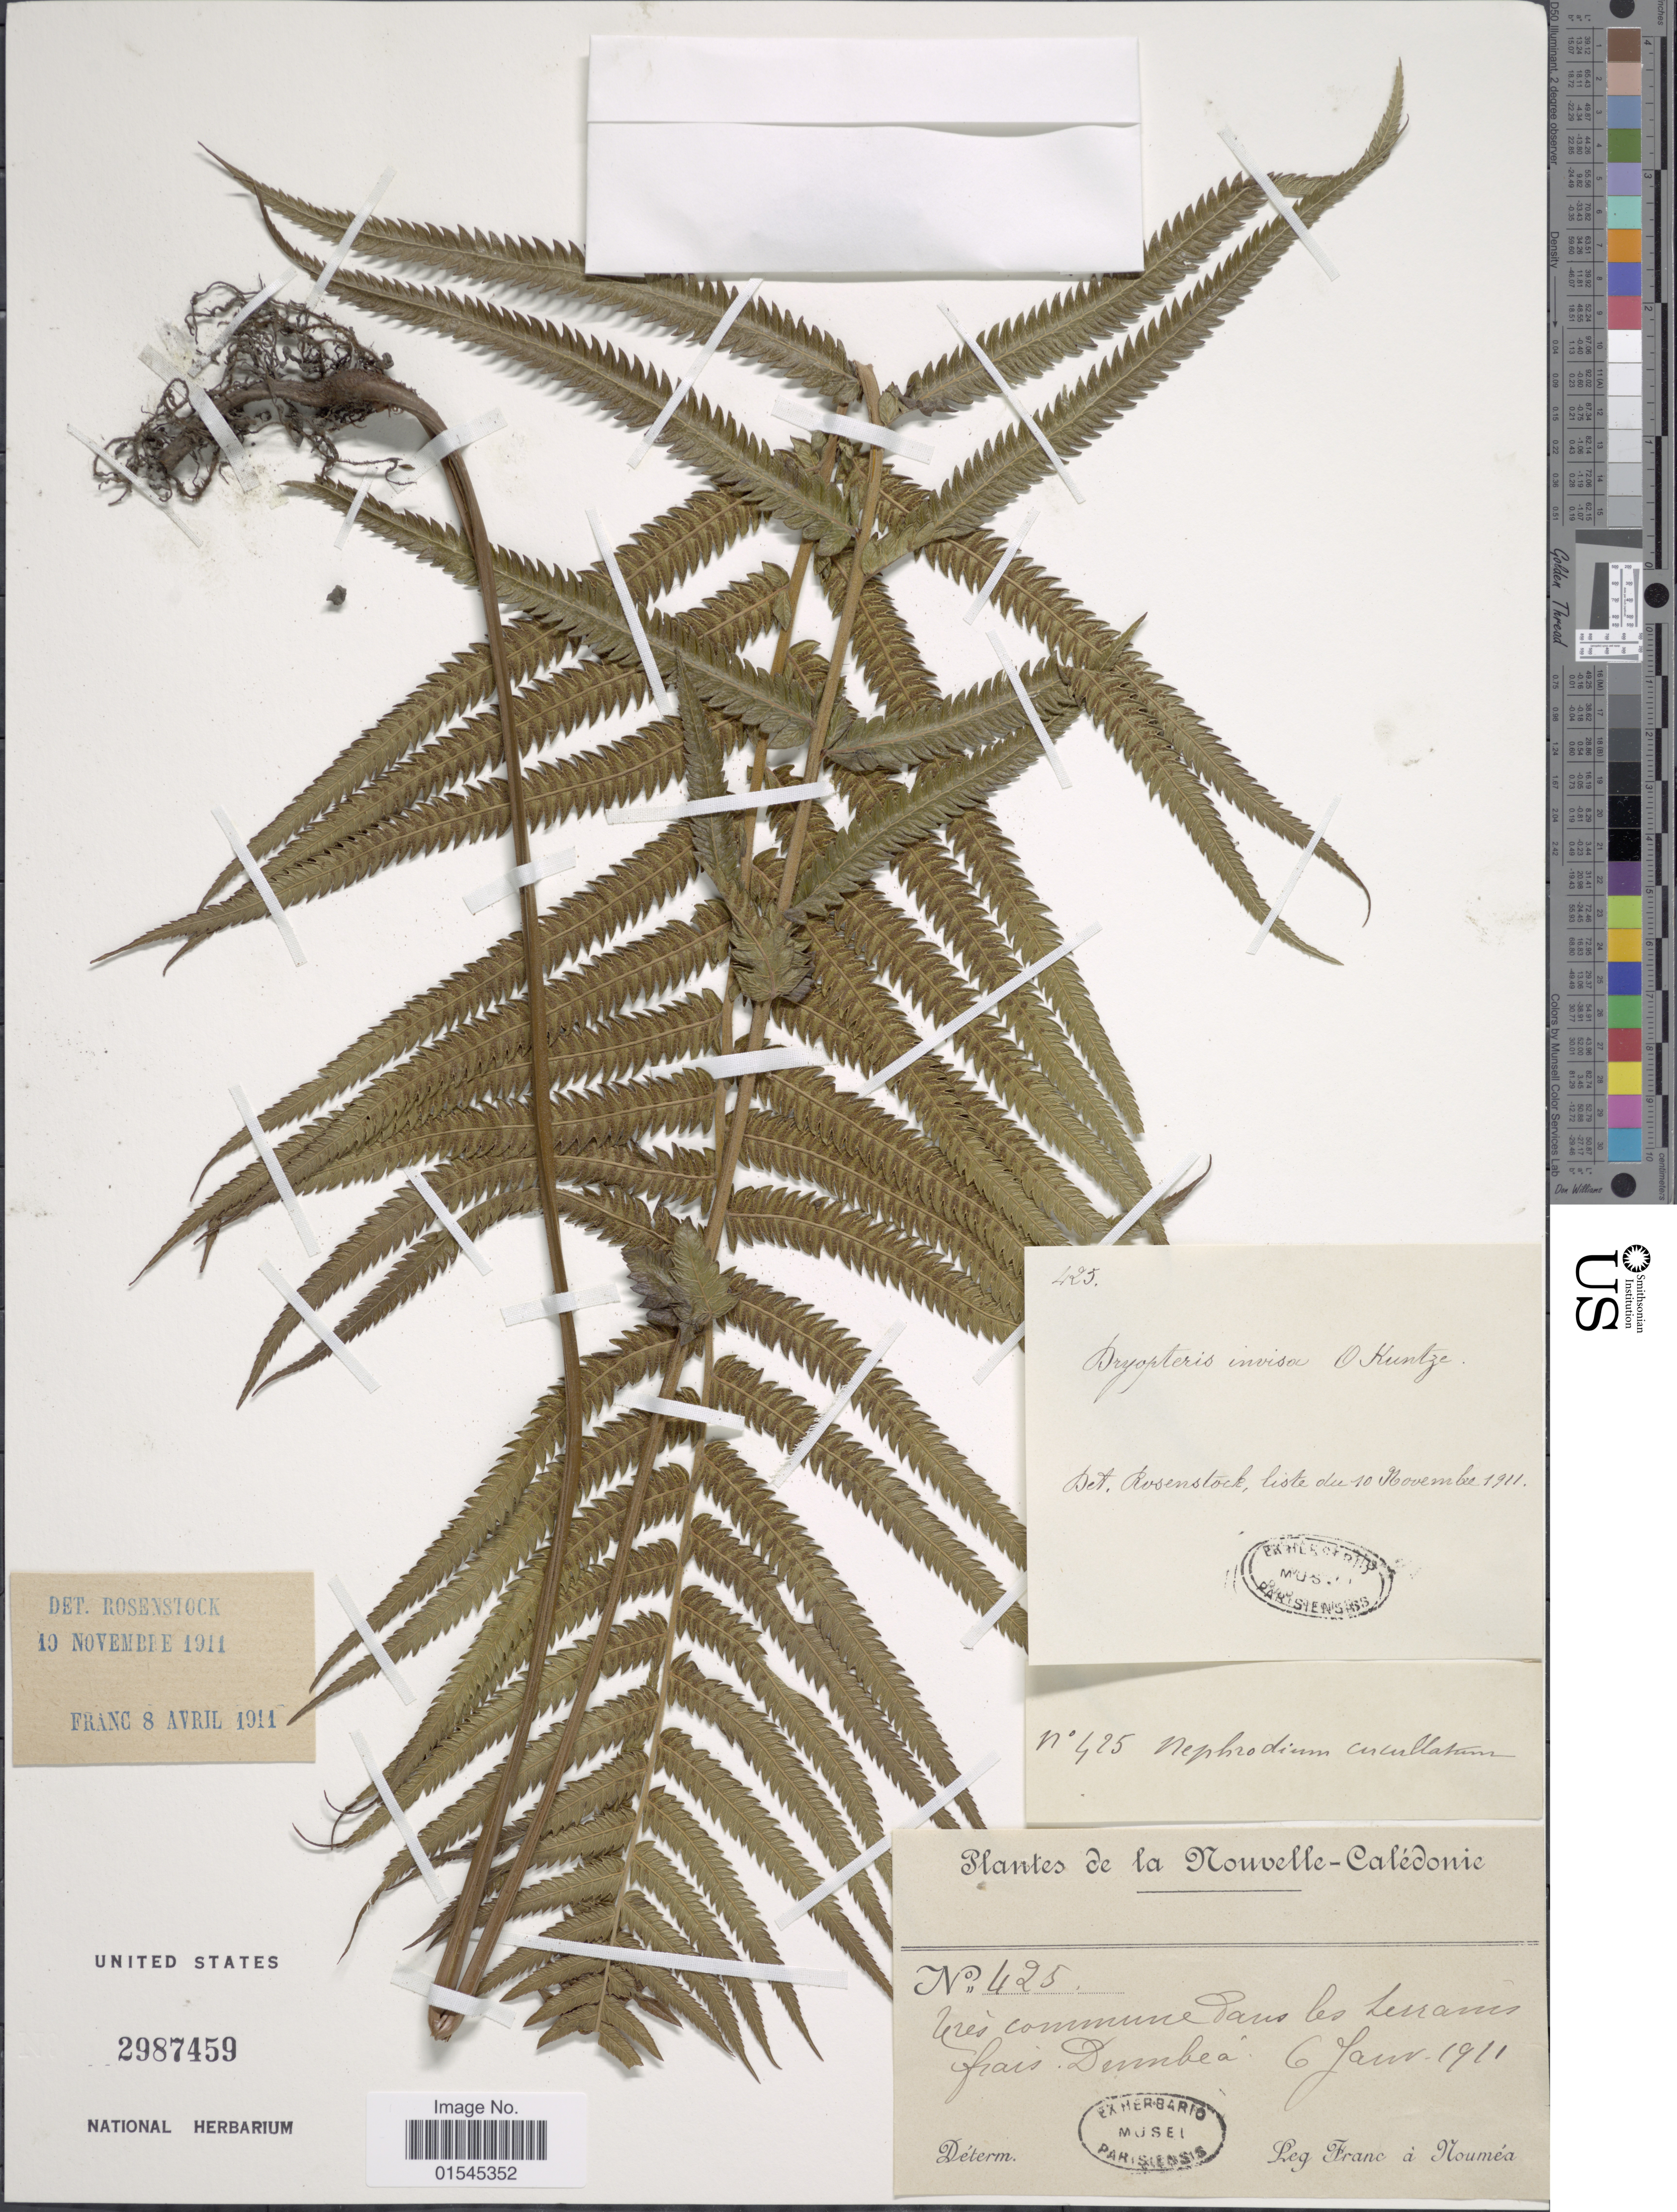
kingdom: Plantae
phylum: Tracheophyta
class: Polypodiopsida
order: Polypodiales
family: Thelypteridaceae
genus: Sphaerostephanos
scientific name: Sphaerostephanos invisus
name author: (G. Forst.) Holttum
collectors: Franc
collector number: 425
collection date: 1911-01-06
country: New Caledonia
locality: Dumbea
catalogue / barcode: US 2987459